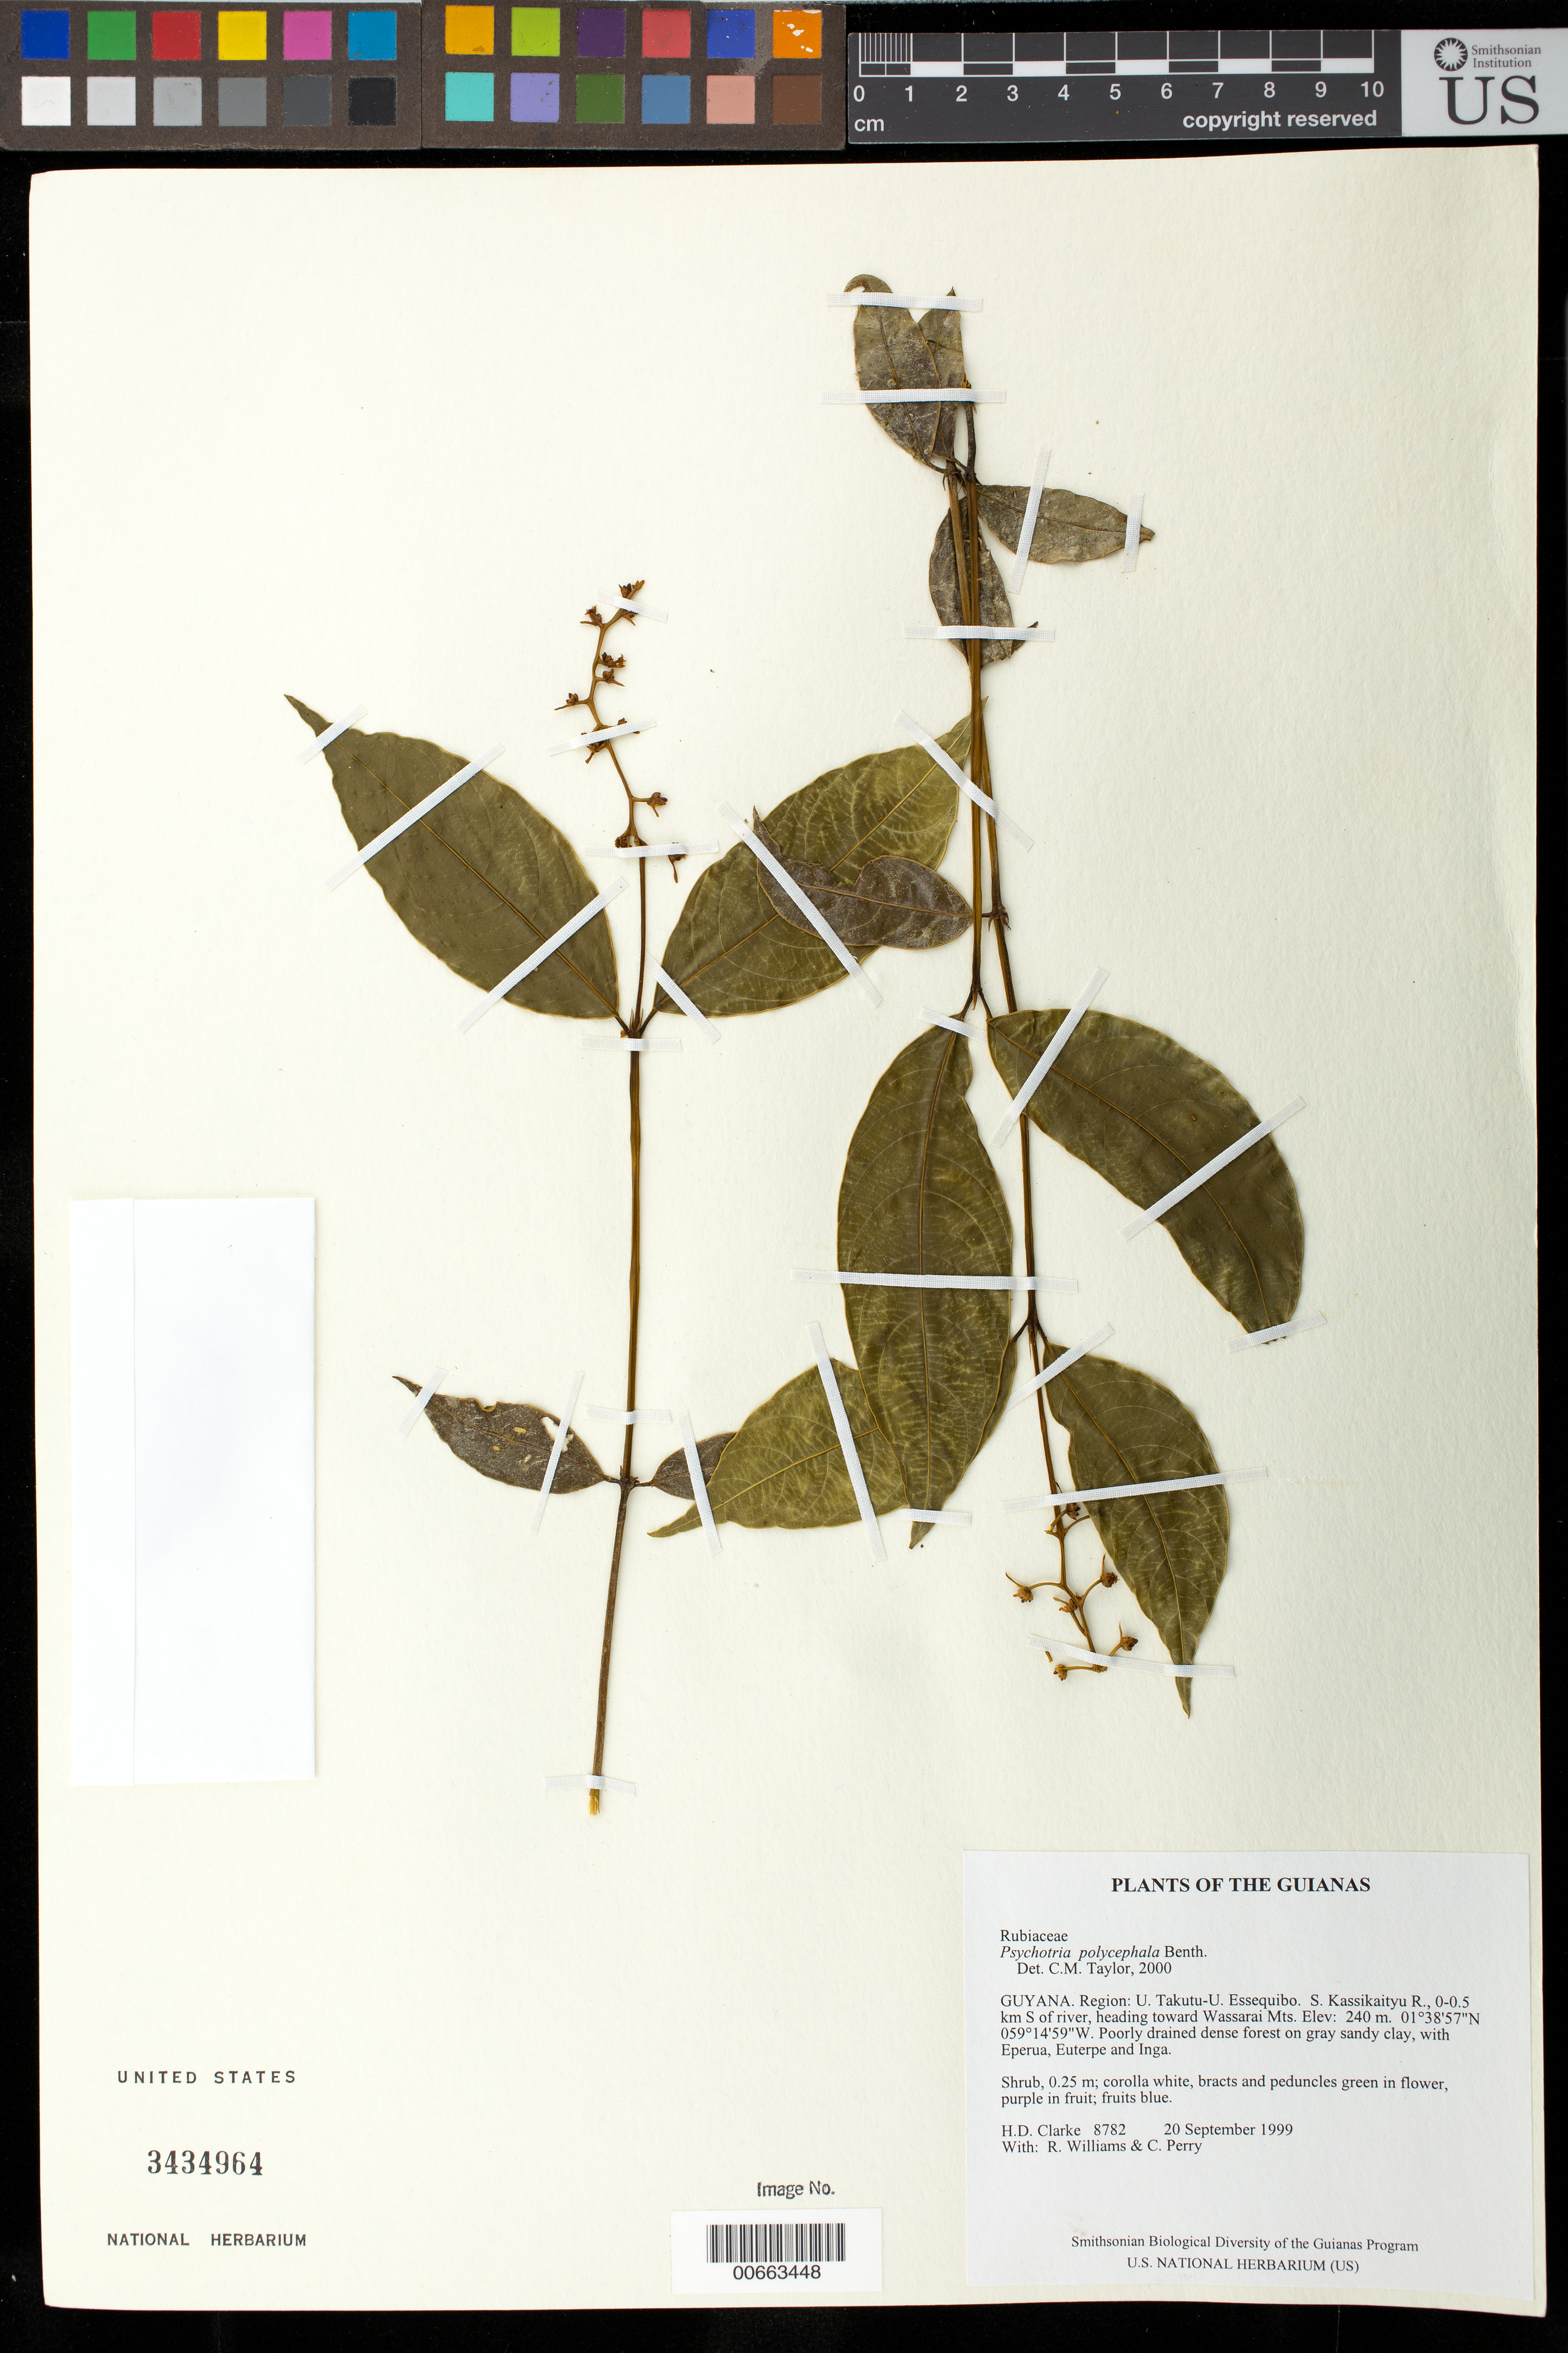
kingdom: Plantae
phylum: Tracheophyta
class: Magnoliopsida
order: Gentianales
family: Rubiaceae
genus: Palicourea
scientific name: Palicourea polycephala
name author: (Benth.) Delprete & J.H. Kirkbr.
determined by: Kirkbride, J. H., Jr.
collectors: H. D. Clarke, R. Williams & C. Perry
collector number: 8782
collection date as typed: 20 September 1999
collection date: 1999-09-20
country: Guyana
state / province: U. Takutu-U. Essequibo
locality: S. Kassikaityu R., 0-0.5 km S of river, heading toward Wassarai Mts.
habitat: Poorly drained dense forest on gray sandy clay, with Eperua, Euterpe and Inga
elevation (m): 240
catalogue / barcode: US 3434964